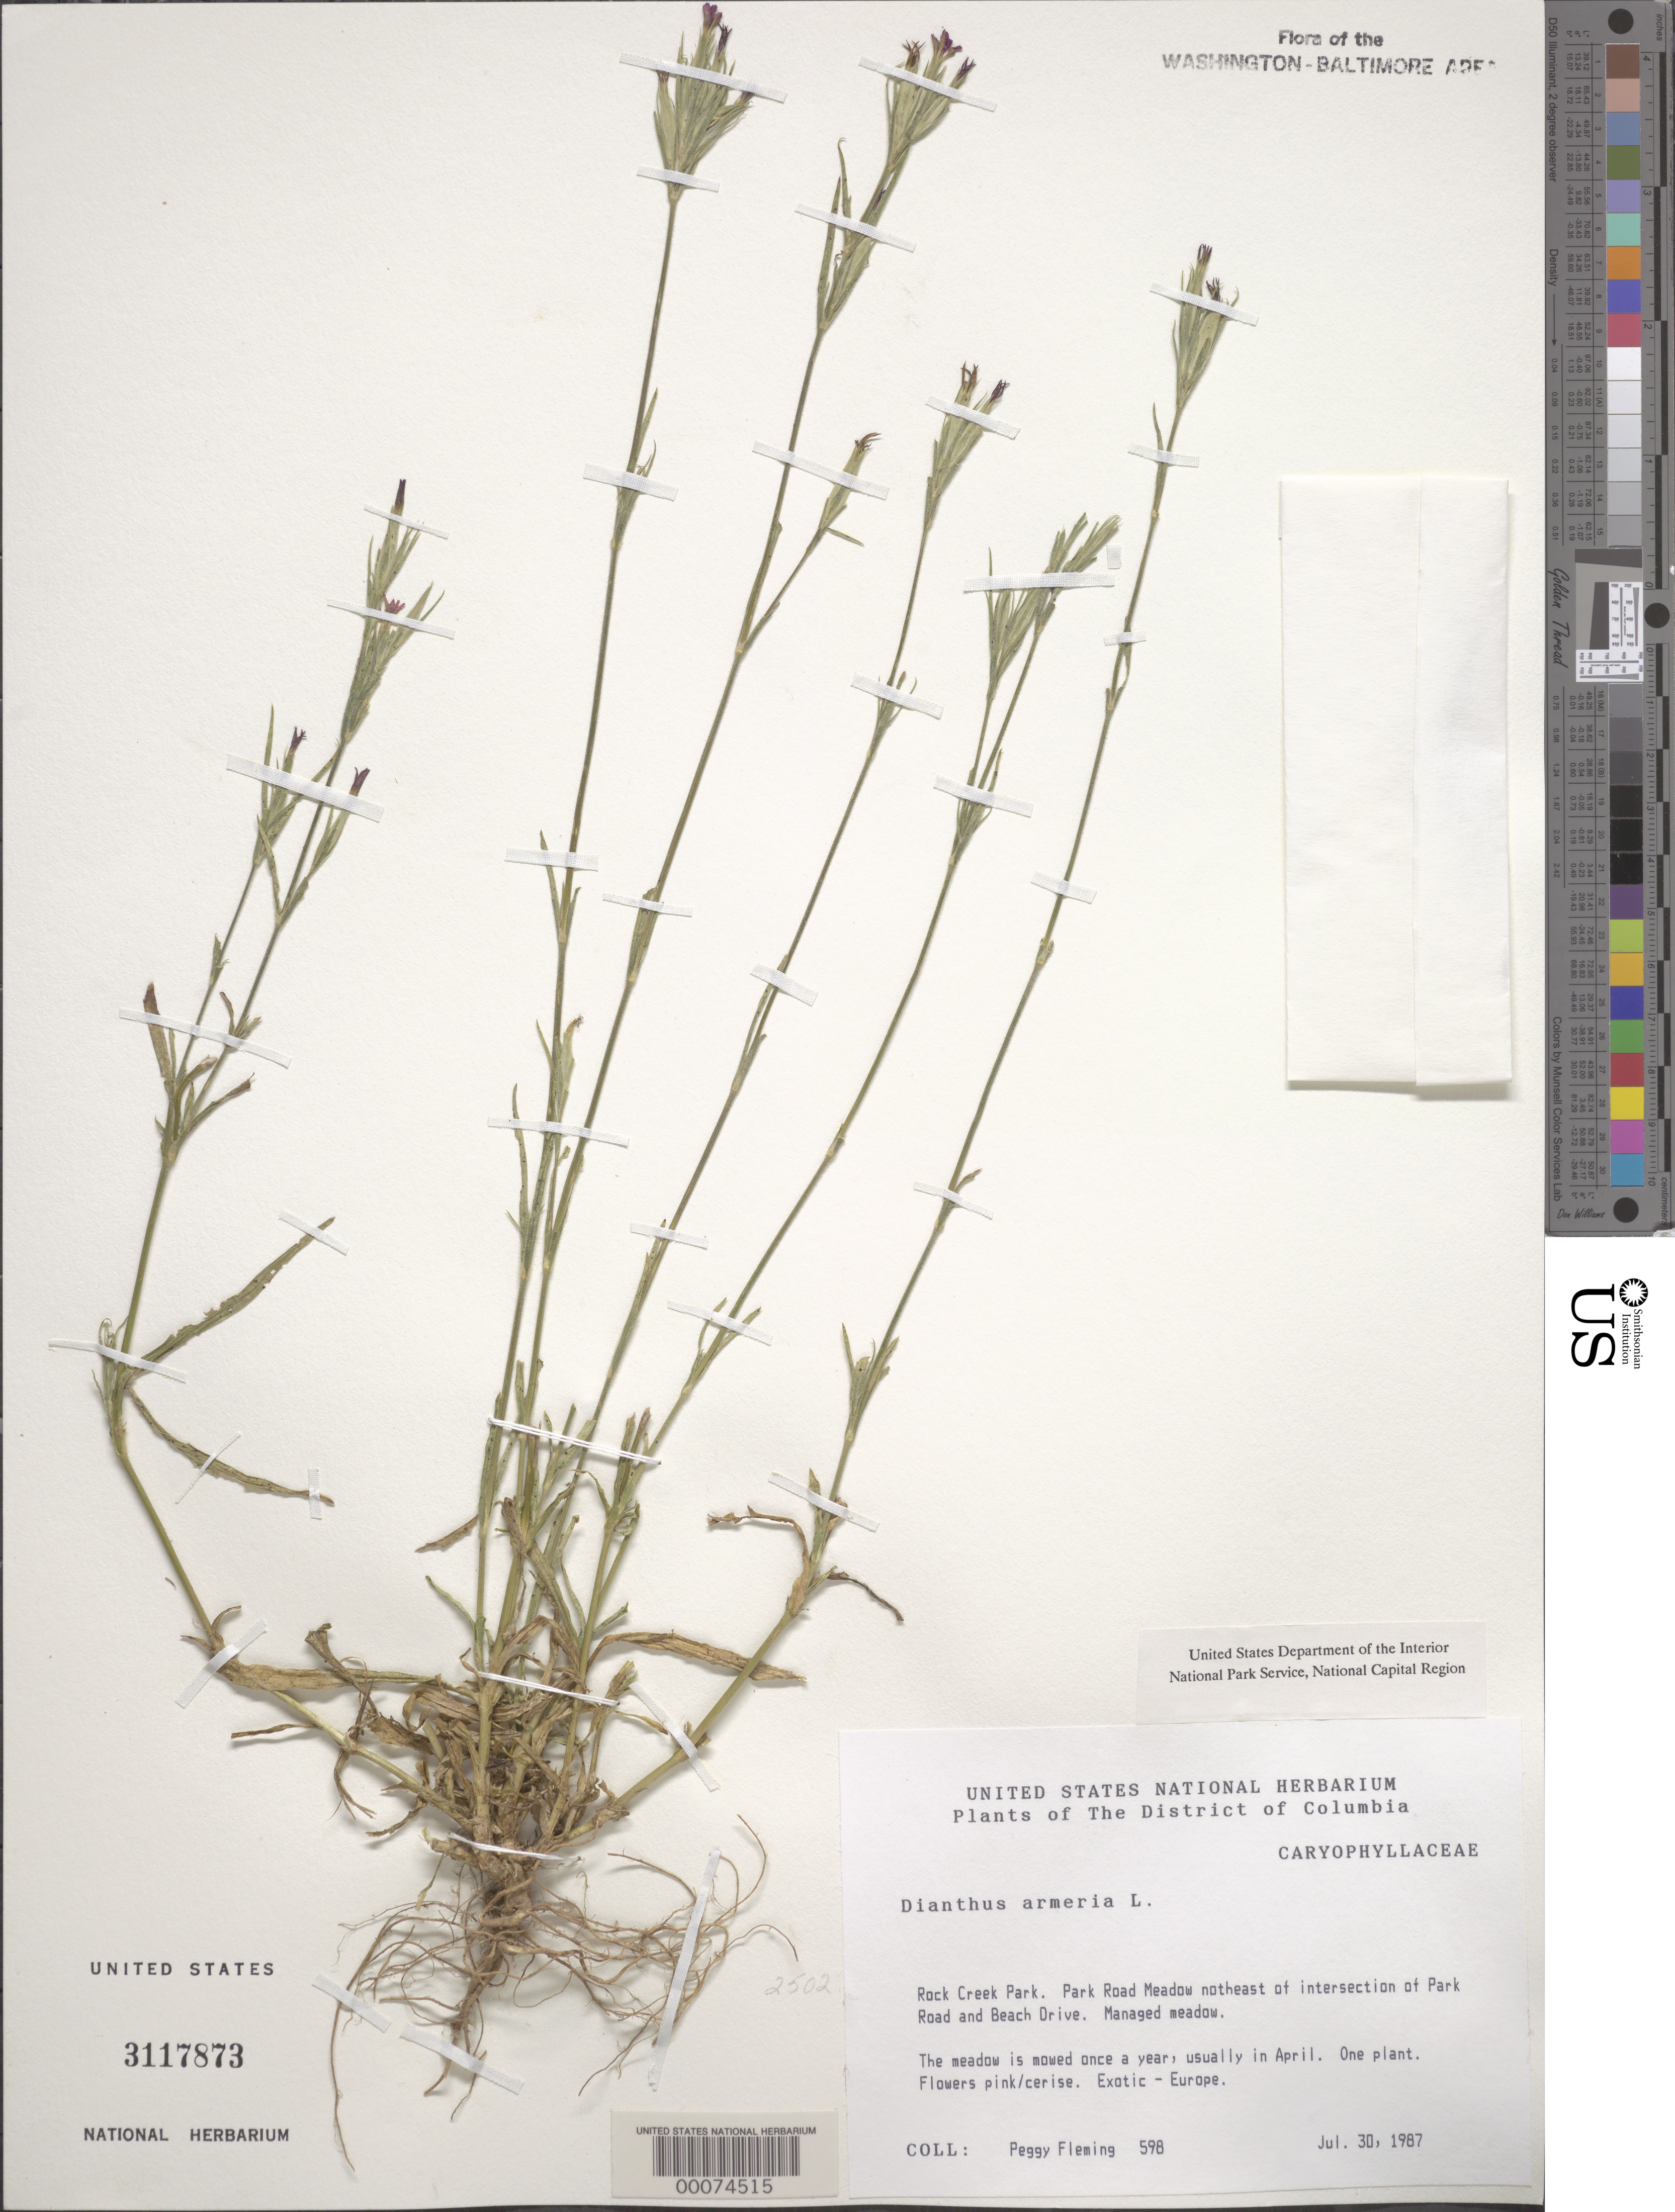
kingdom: Plantae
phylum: Tracheophyta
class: Magnoliopsida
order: Caryophyllales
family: Caryophyllaceae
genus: Dianthus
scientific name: Dianthus armeria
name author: L.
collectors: P. Fleming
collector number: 598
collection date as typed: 30 Jul 1987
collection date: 1987-07-30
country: United States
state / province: District of Columbia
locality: Rock Creek Park. Park Road meadow northeast of intersection of Park Road and Beach Drive. Rock Creek Park & vicinity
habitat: Managed meadow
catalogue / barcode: US 3117873